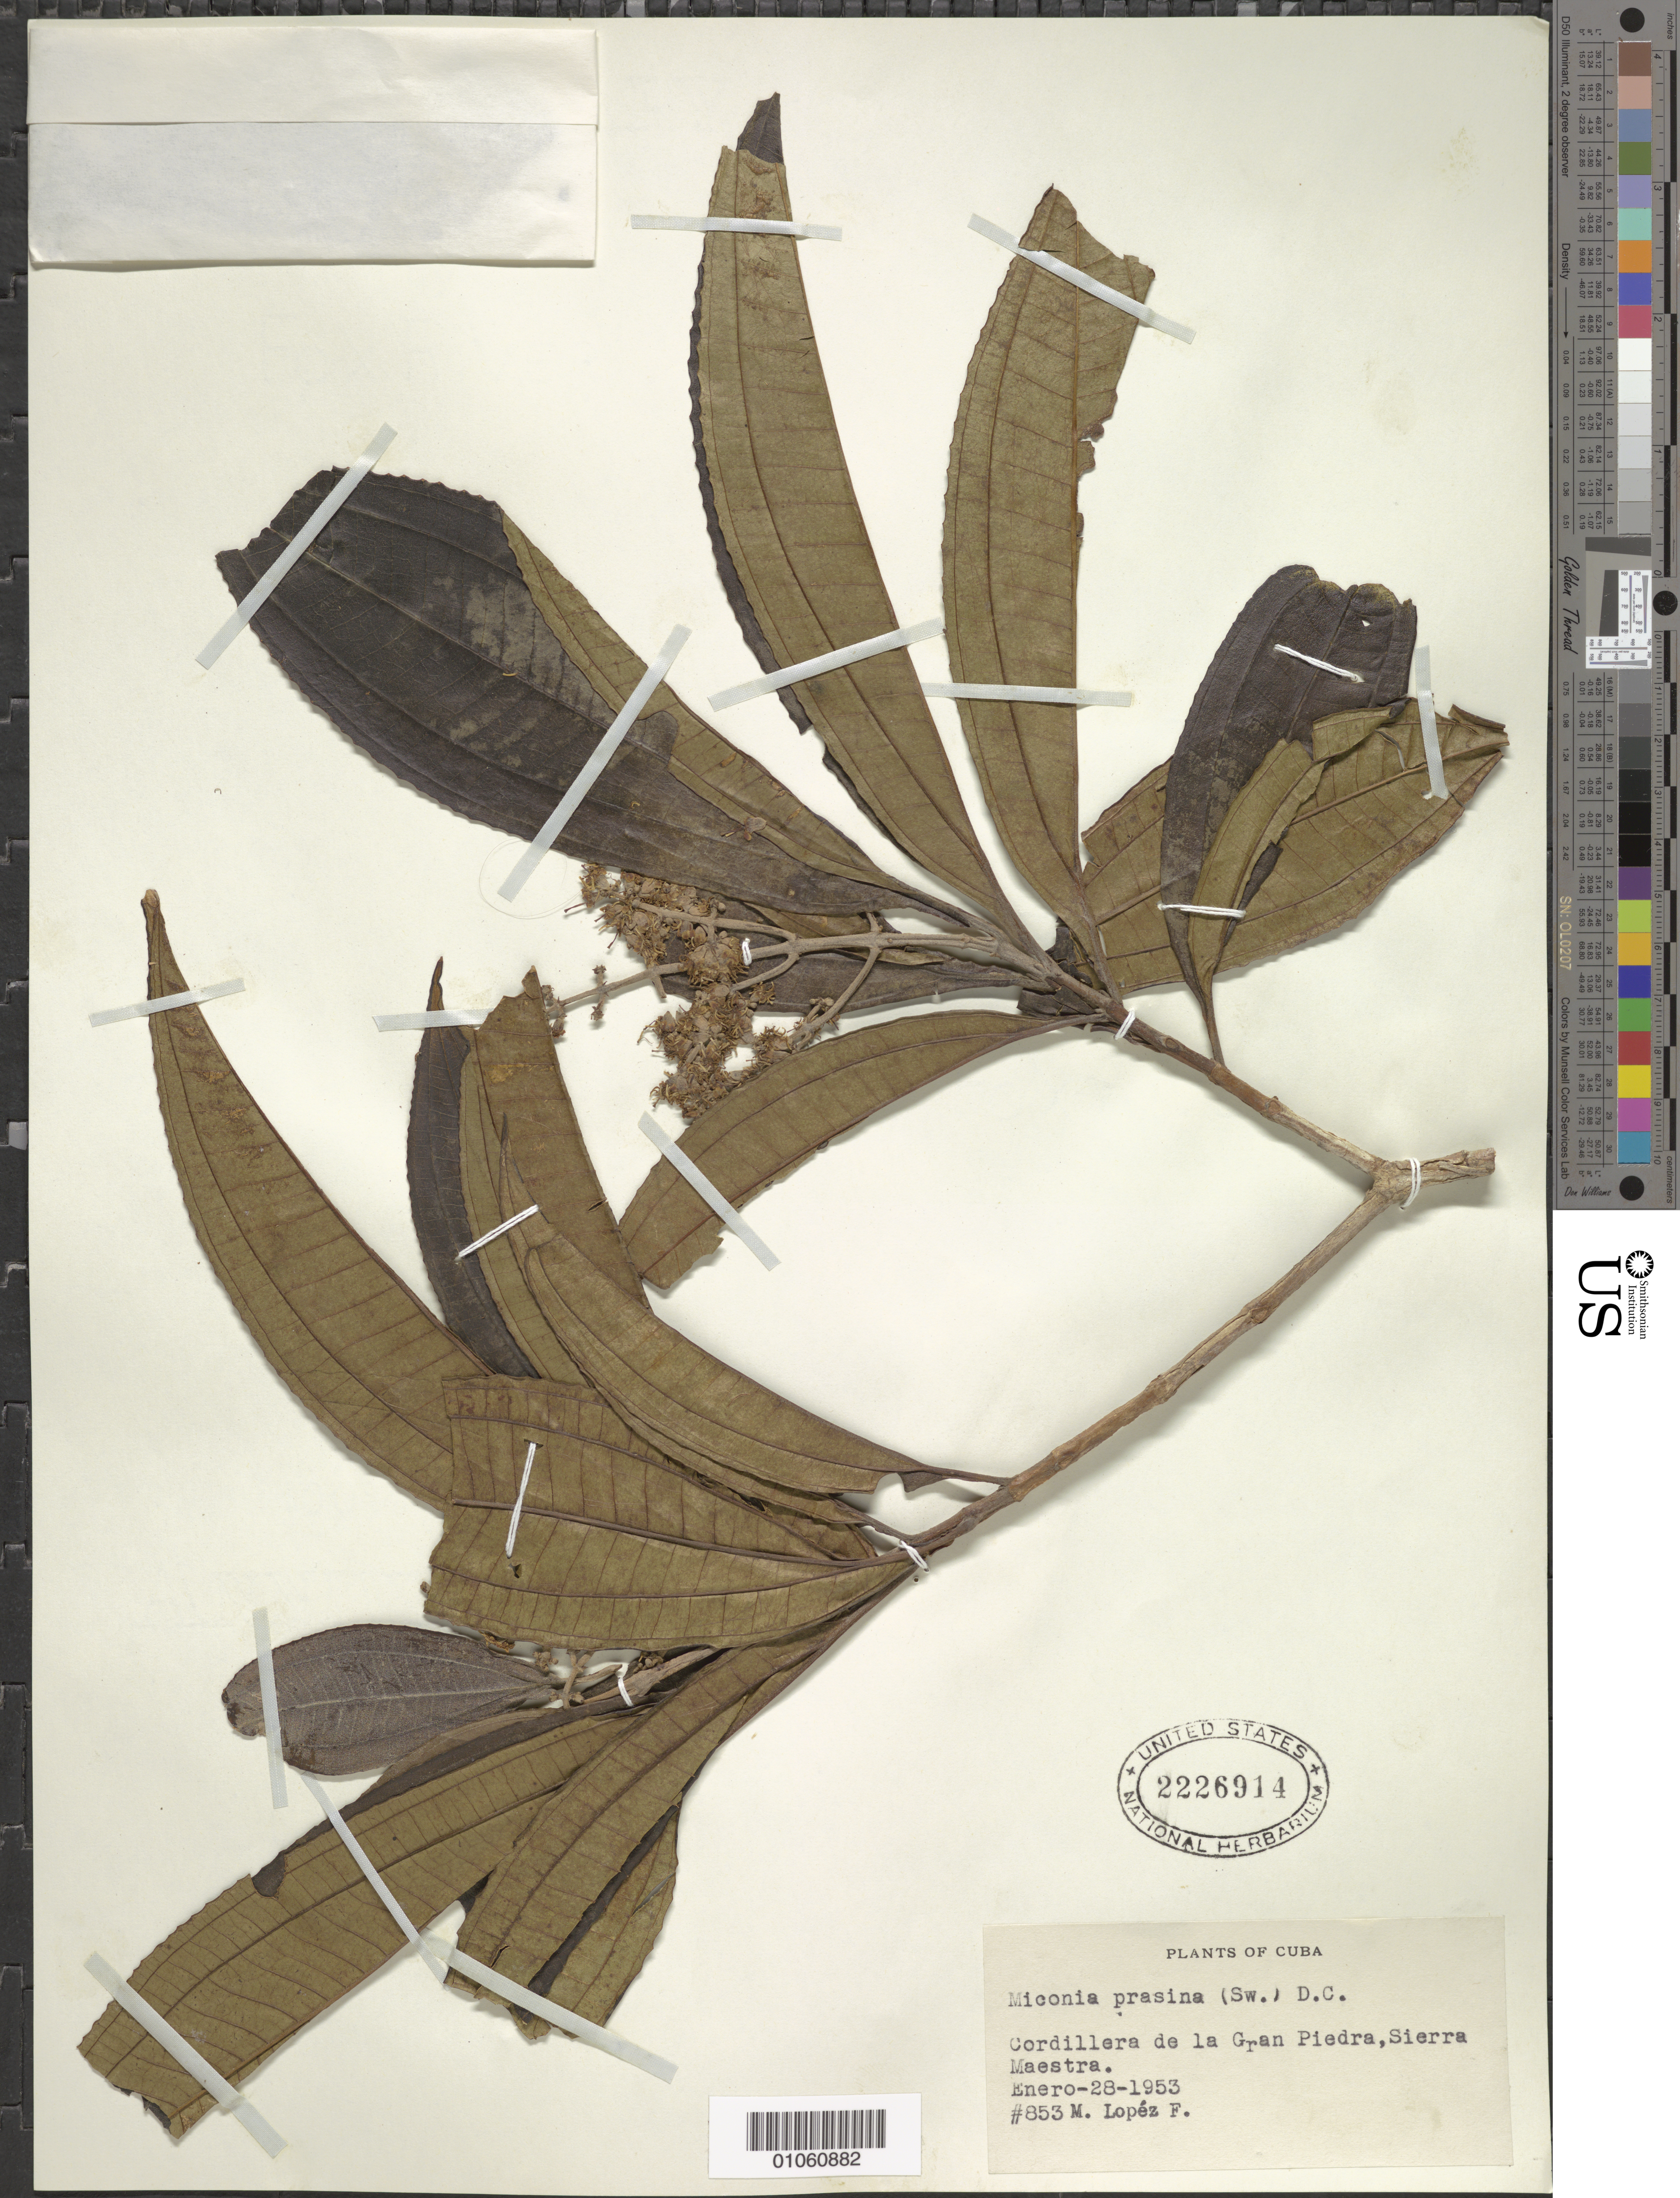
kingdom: Plantae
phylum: Tracheophyta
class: Magnoliopsida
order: Myrtales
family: Melastomataceae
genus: Miconia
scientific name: Miconia prasina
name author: (Sw.) DC.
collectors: M. López Figueiras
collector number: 853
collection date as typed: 28 Jan 1953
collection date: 1953-01-28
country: Cuba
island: Cuba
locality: Sierra Maestra, Cordillera de la Gran Piedra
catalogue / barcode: US 2226914